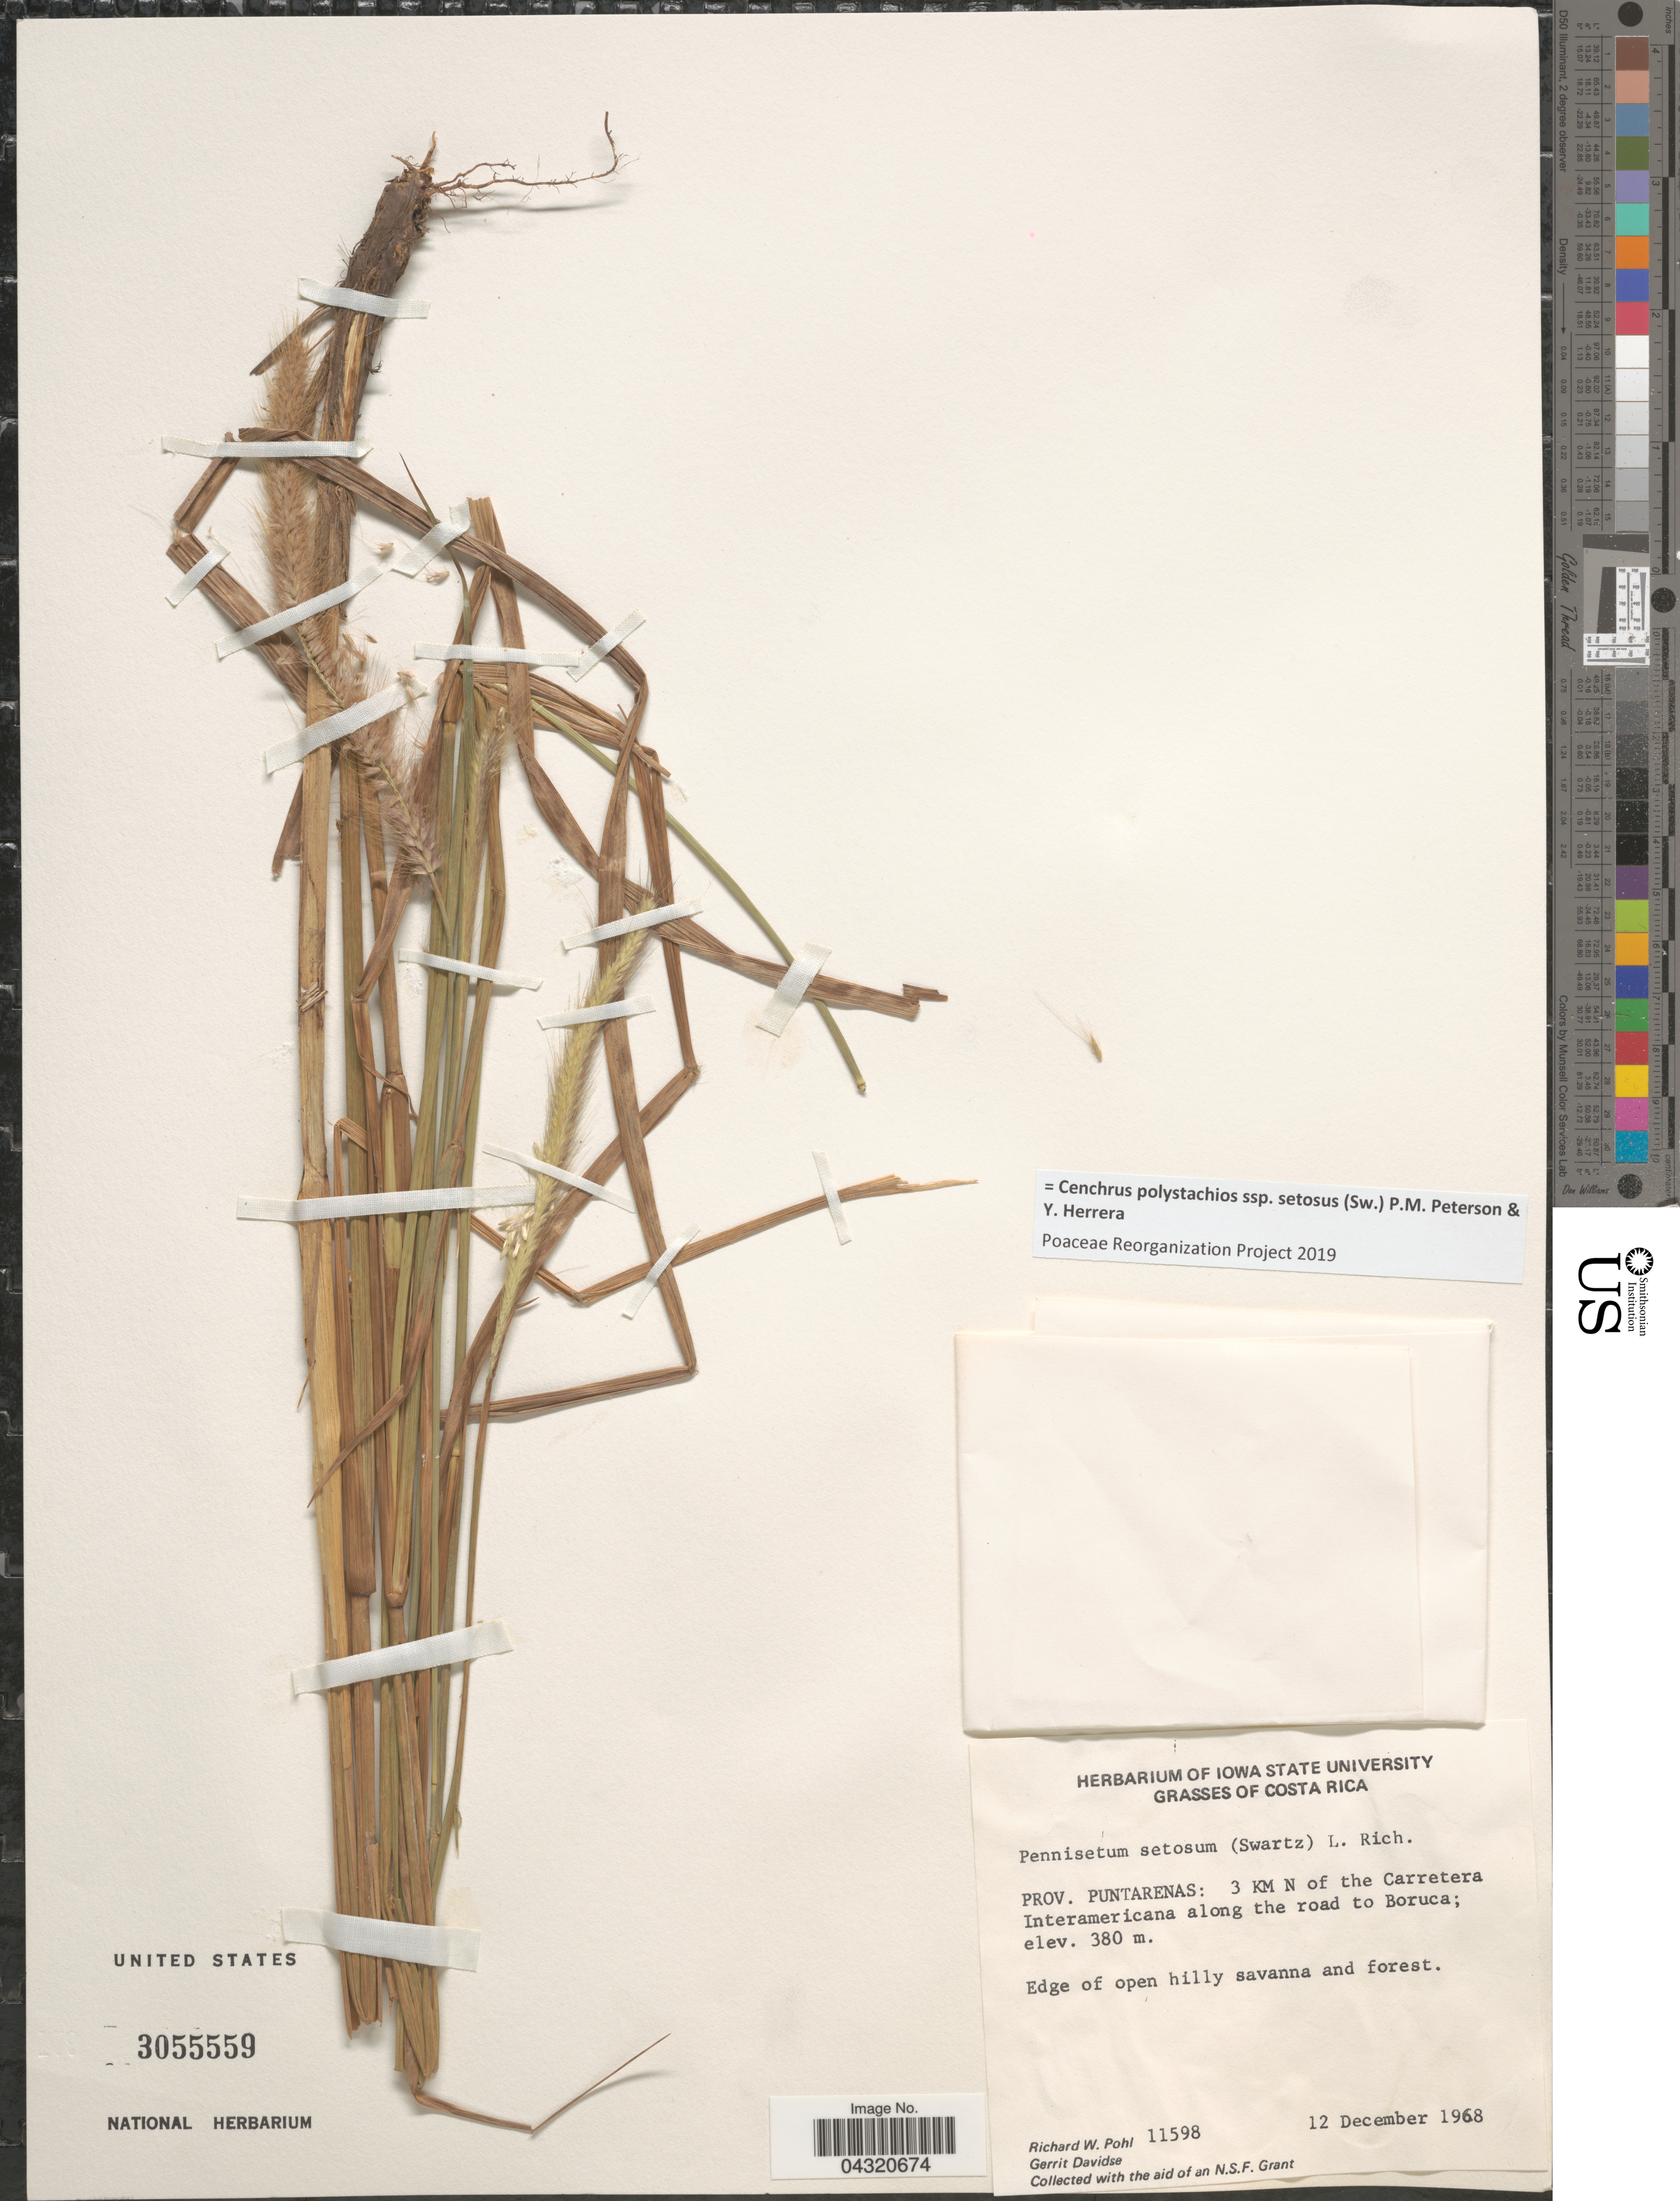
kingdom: Plantae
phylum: Tracheophyta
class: Liliopsida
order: Poales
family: Poaceae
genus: Cenchrus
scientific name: Cenchrus polystachios subsp. setosus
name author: (Sw.) P.M. Peterson & Y. Herrera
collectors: R. W. Pohl & G. Davidse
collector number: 11598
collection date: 1968-12-12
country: Costa Rica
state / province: Puntarenas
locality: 3 KM N of the Carretera Interamericana along the road to Boruca.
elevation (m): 380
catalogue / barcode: US 3055559